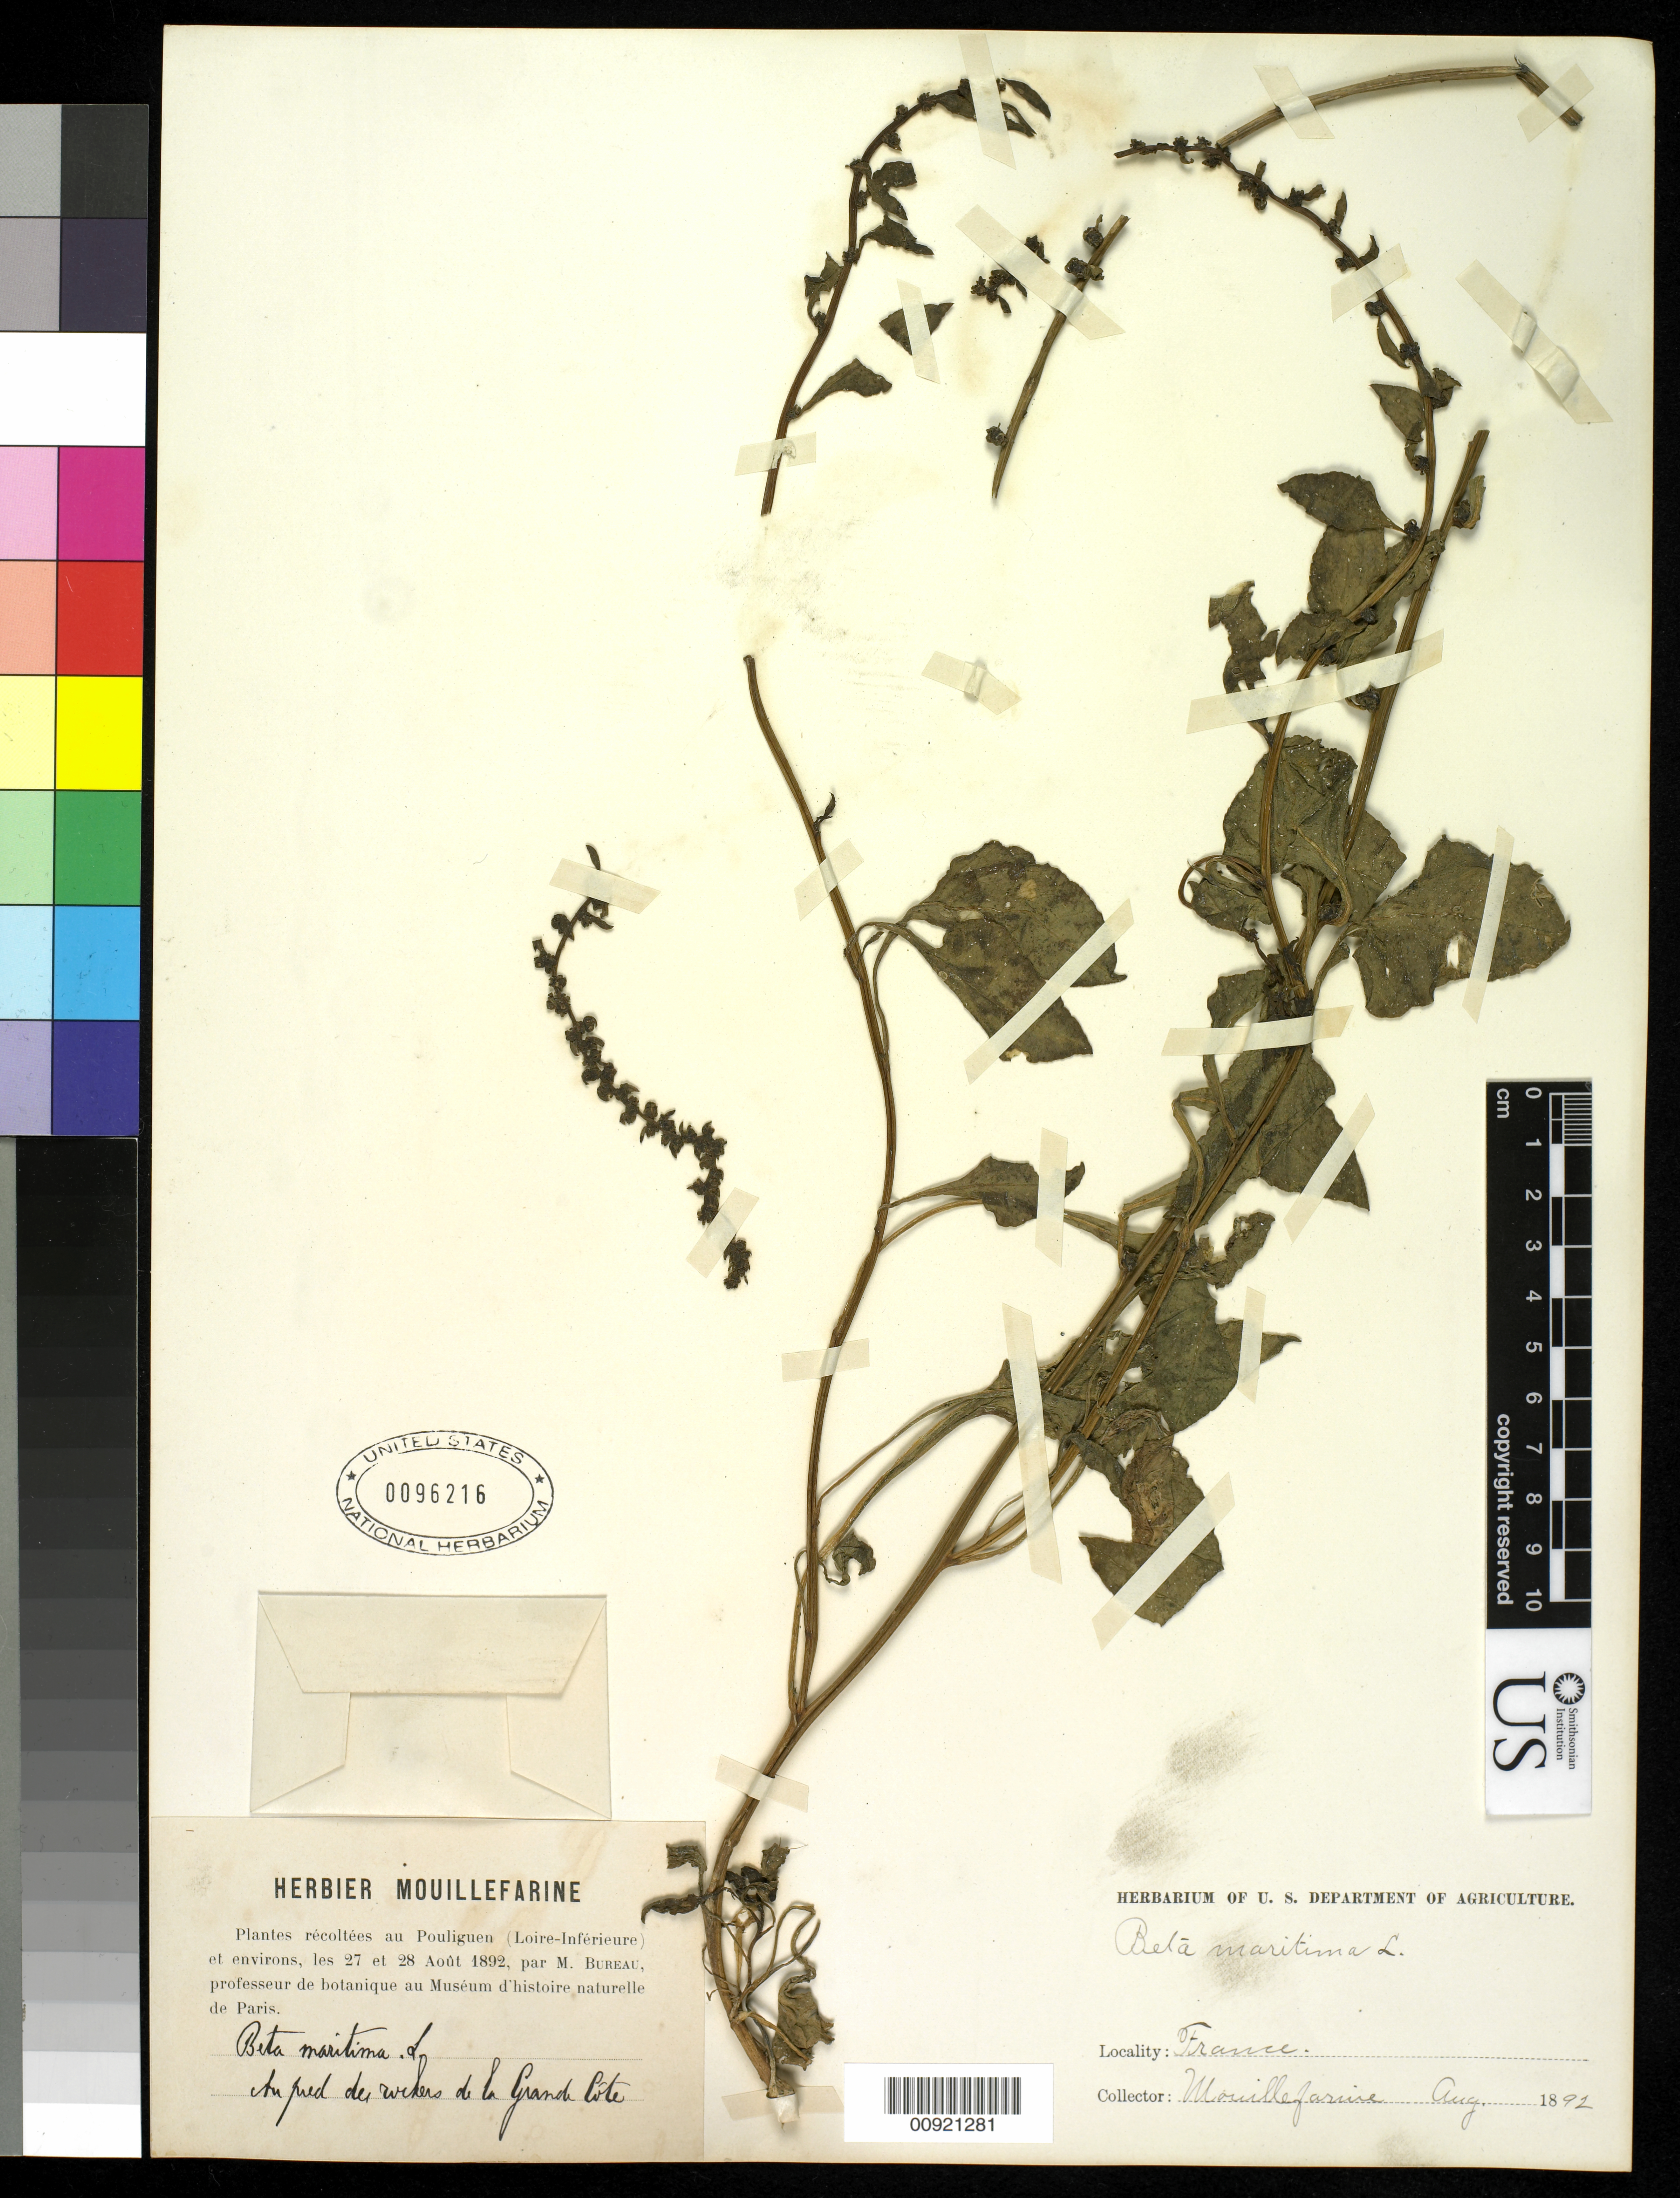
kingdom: Plantae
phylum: Tracheophyta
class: Magnoliopsida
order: Caryophyllales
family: Amaranthaceae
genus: Beta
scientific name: Beta maritima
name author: L.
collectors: A. Mouillefarine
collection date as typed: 27 Aug 1892 to 28 Aug 1892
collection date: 1892-08-27/1892-08-28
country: France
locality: Plantes récoltées au Pouliguen (Loire-Inférieure) et envrions.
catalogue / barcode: US 96216